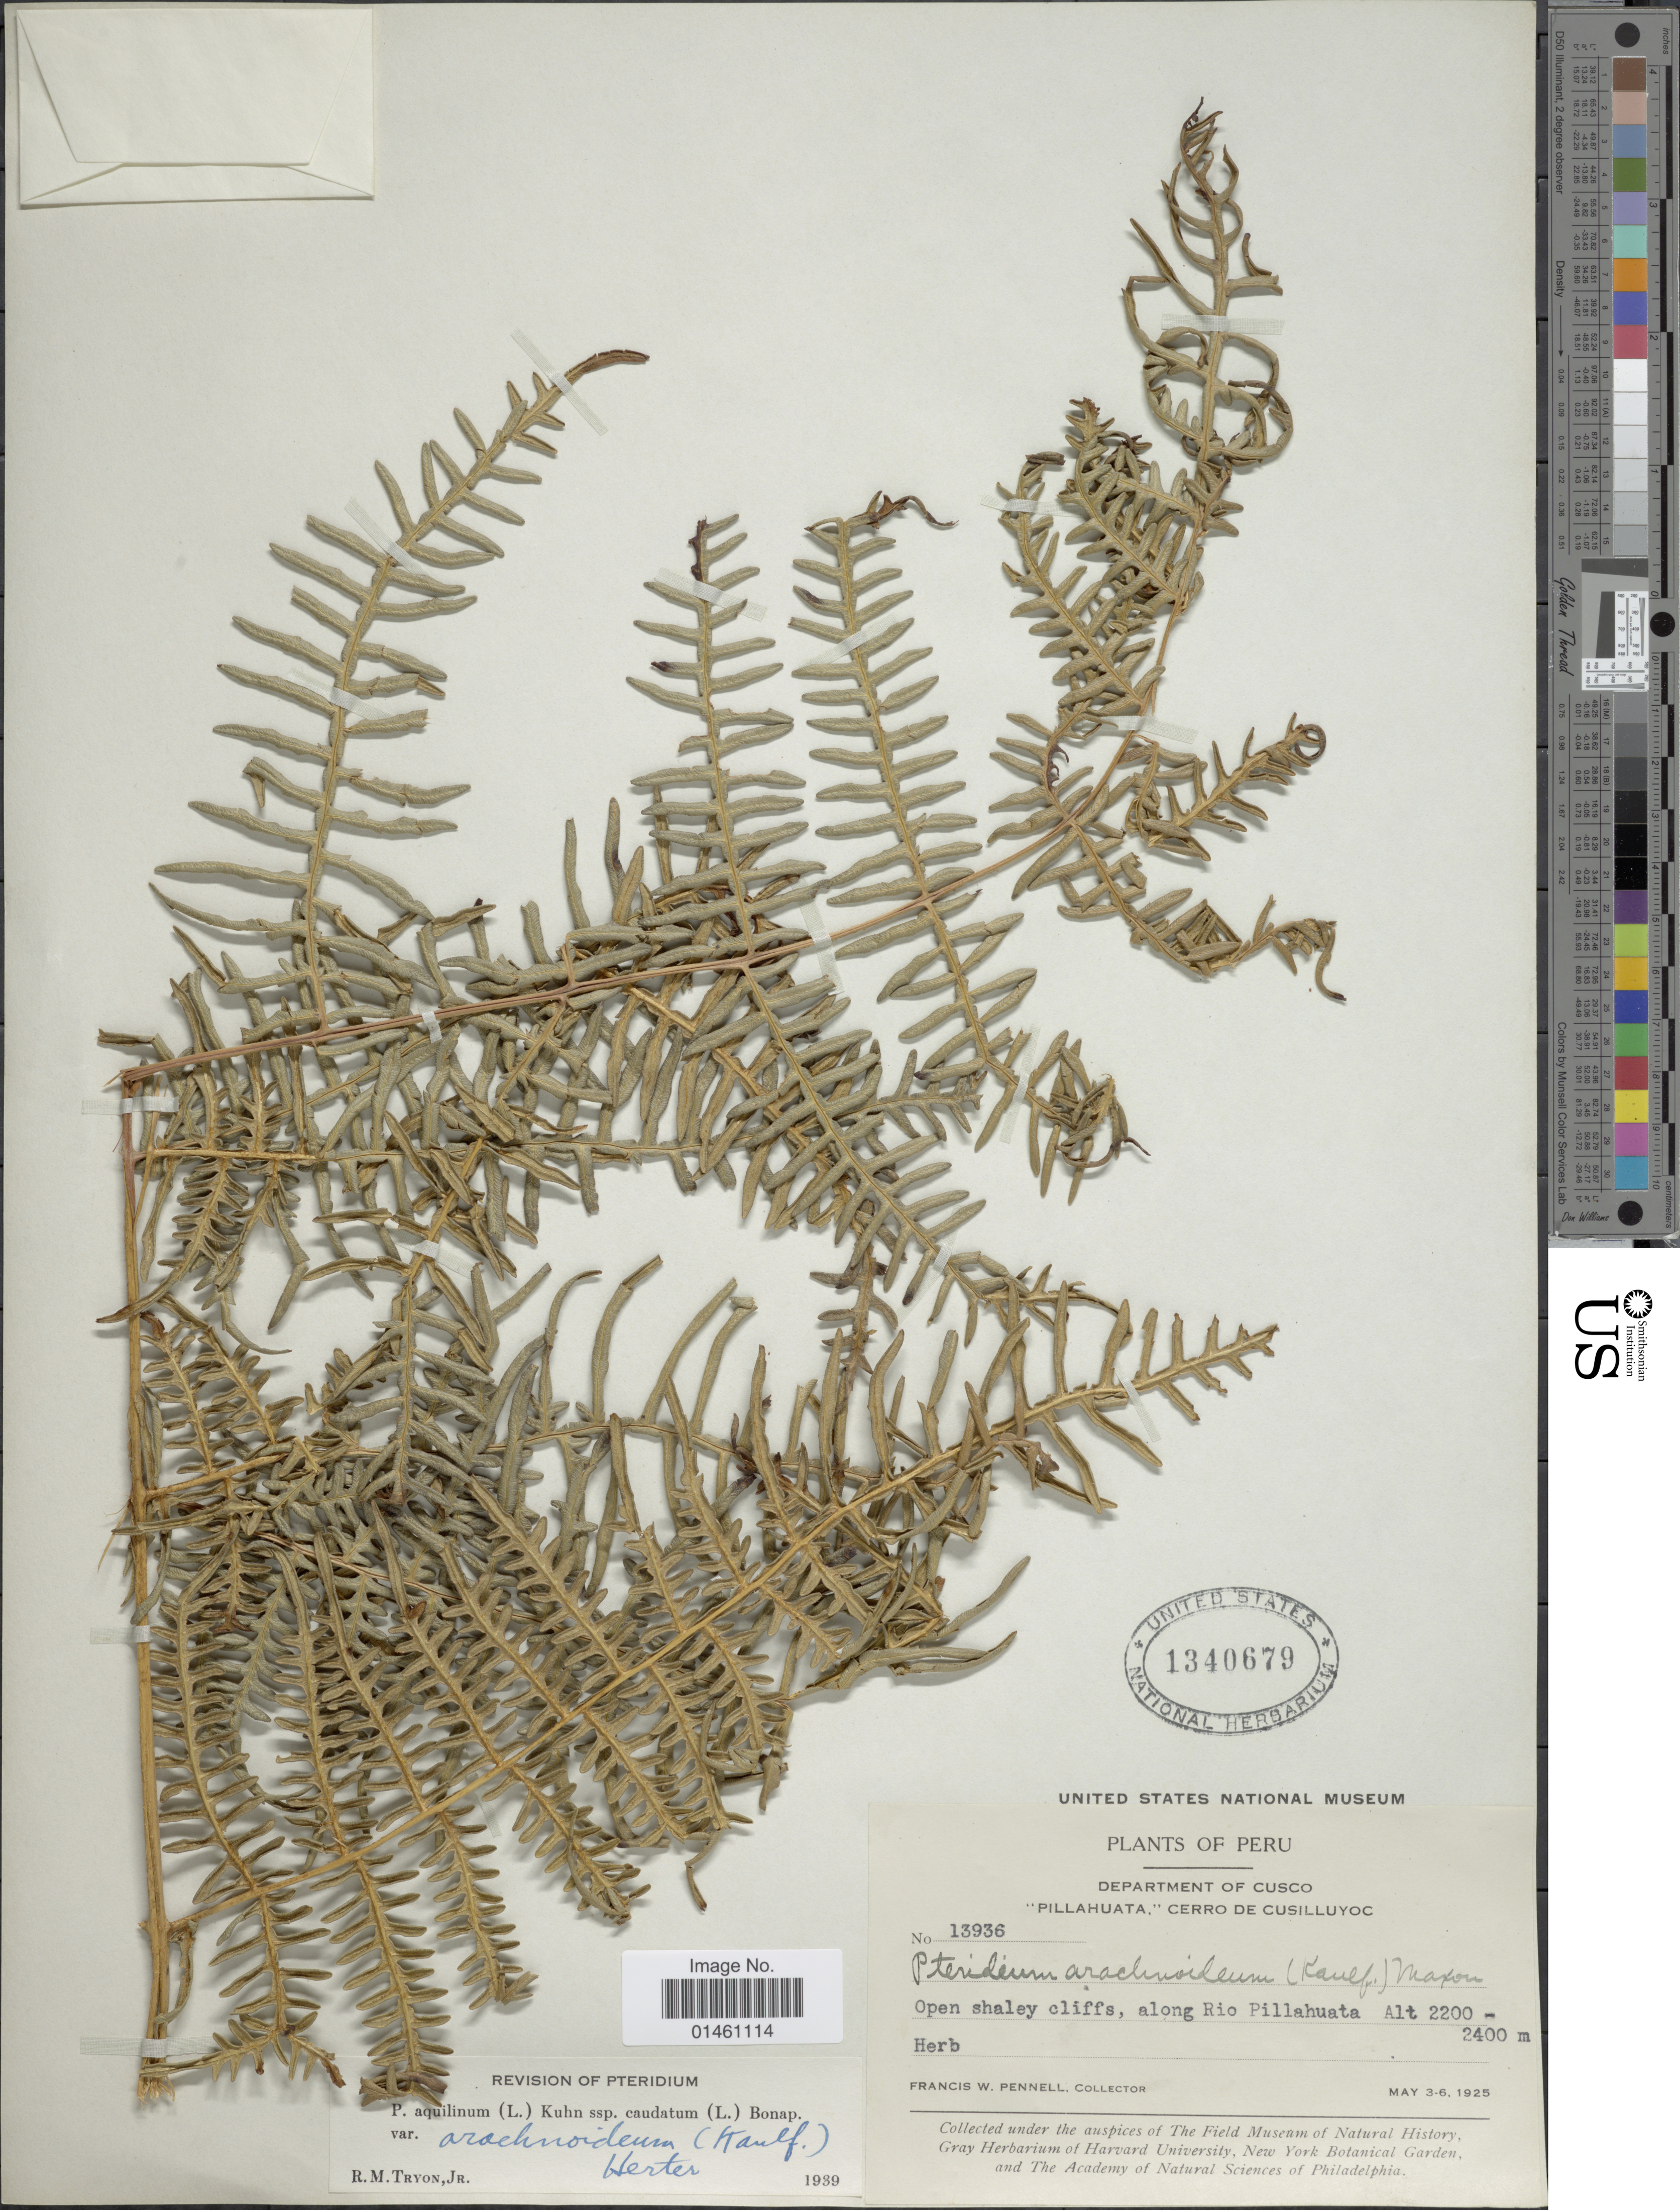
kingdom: Plantae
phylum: Tracheophyta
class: Polypodiopsida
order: Polypodiales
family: Dennstaedtiaceae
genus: Pteridium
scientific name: Pteridium aquilinum var. arachnoideum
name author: (Kaulf.) Herter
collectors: F. W. Pennell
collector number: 13936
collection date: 1925-05-03/1925-05-06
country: Peru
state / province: Cusco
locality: Pillahuata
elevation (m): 2200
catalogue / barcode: US 1340679